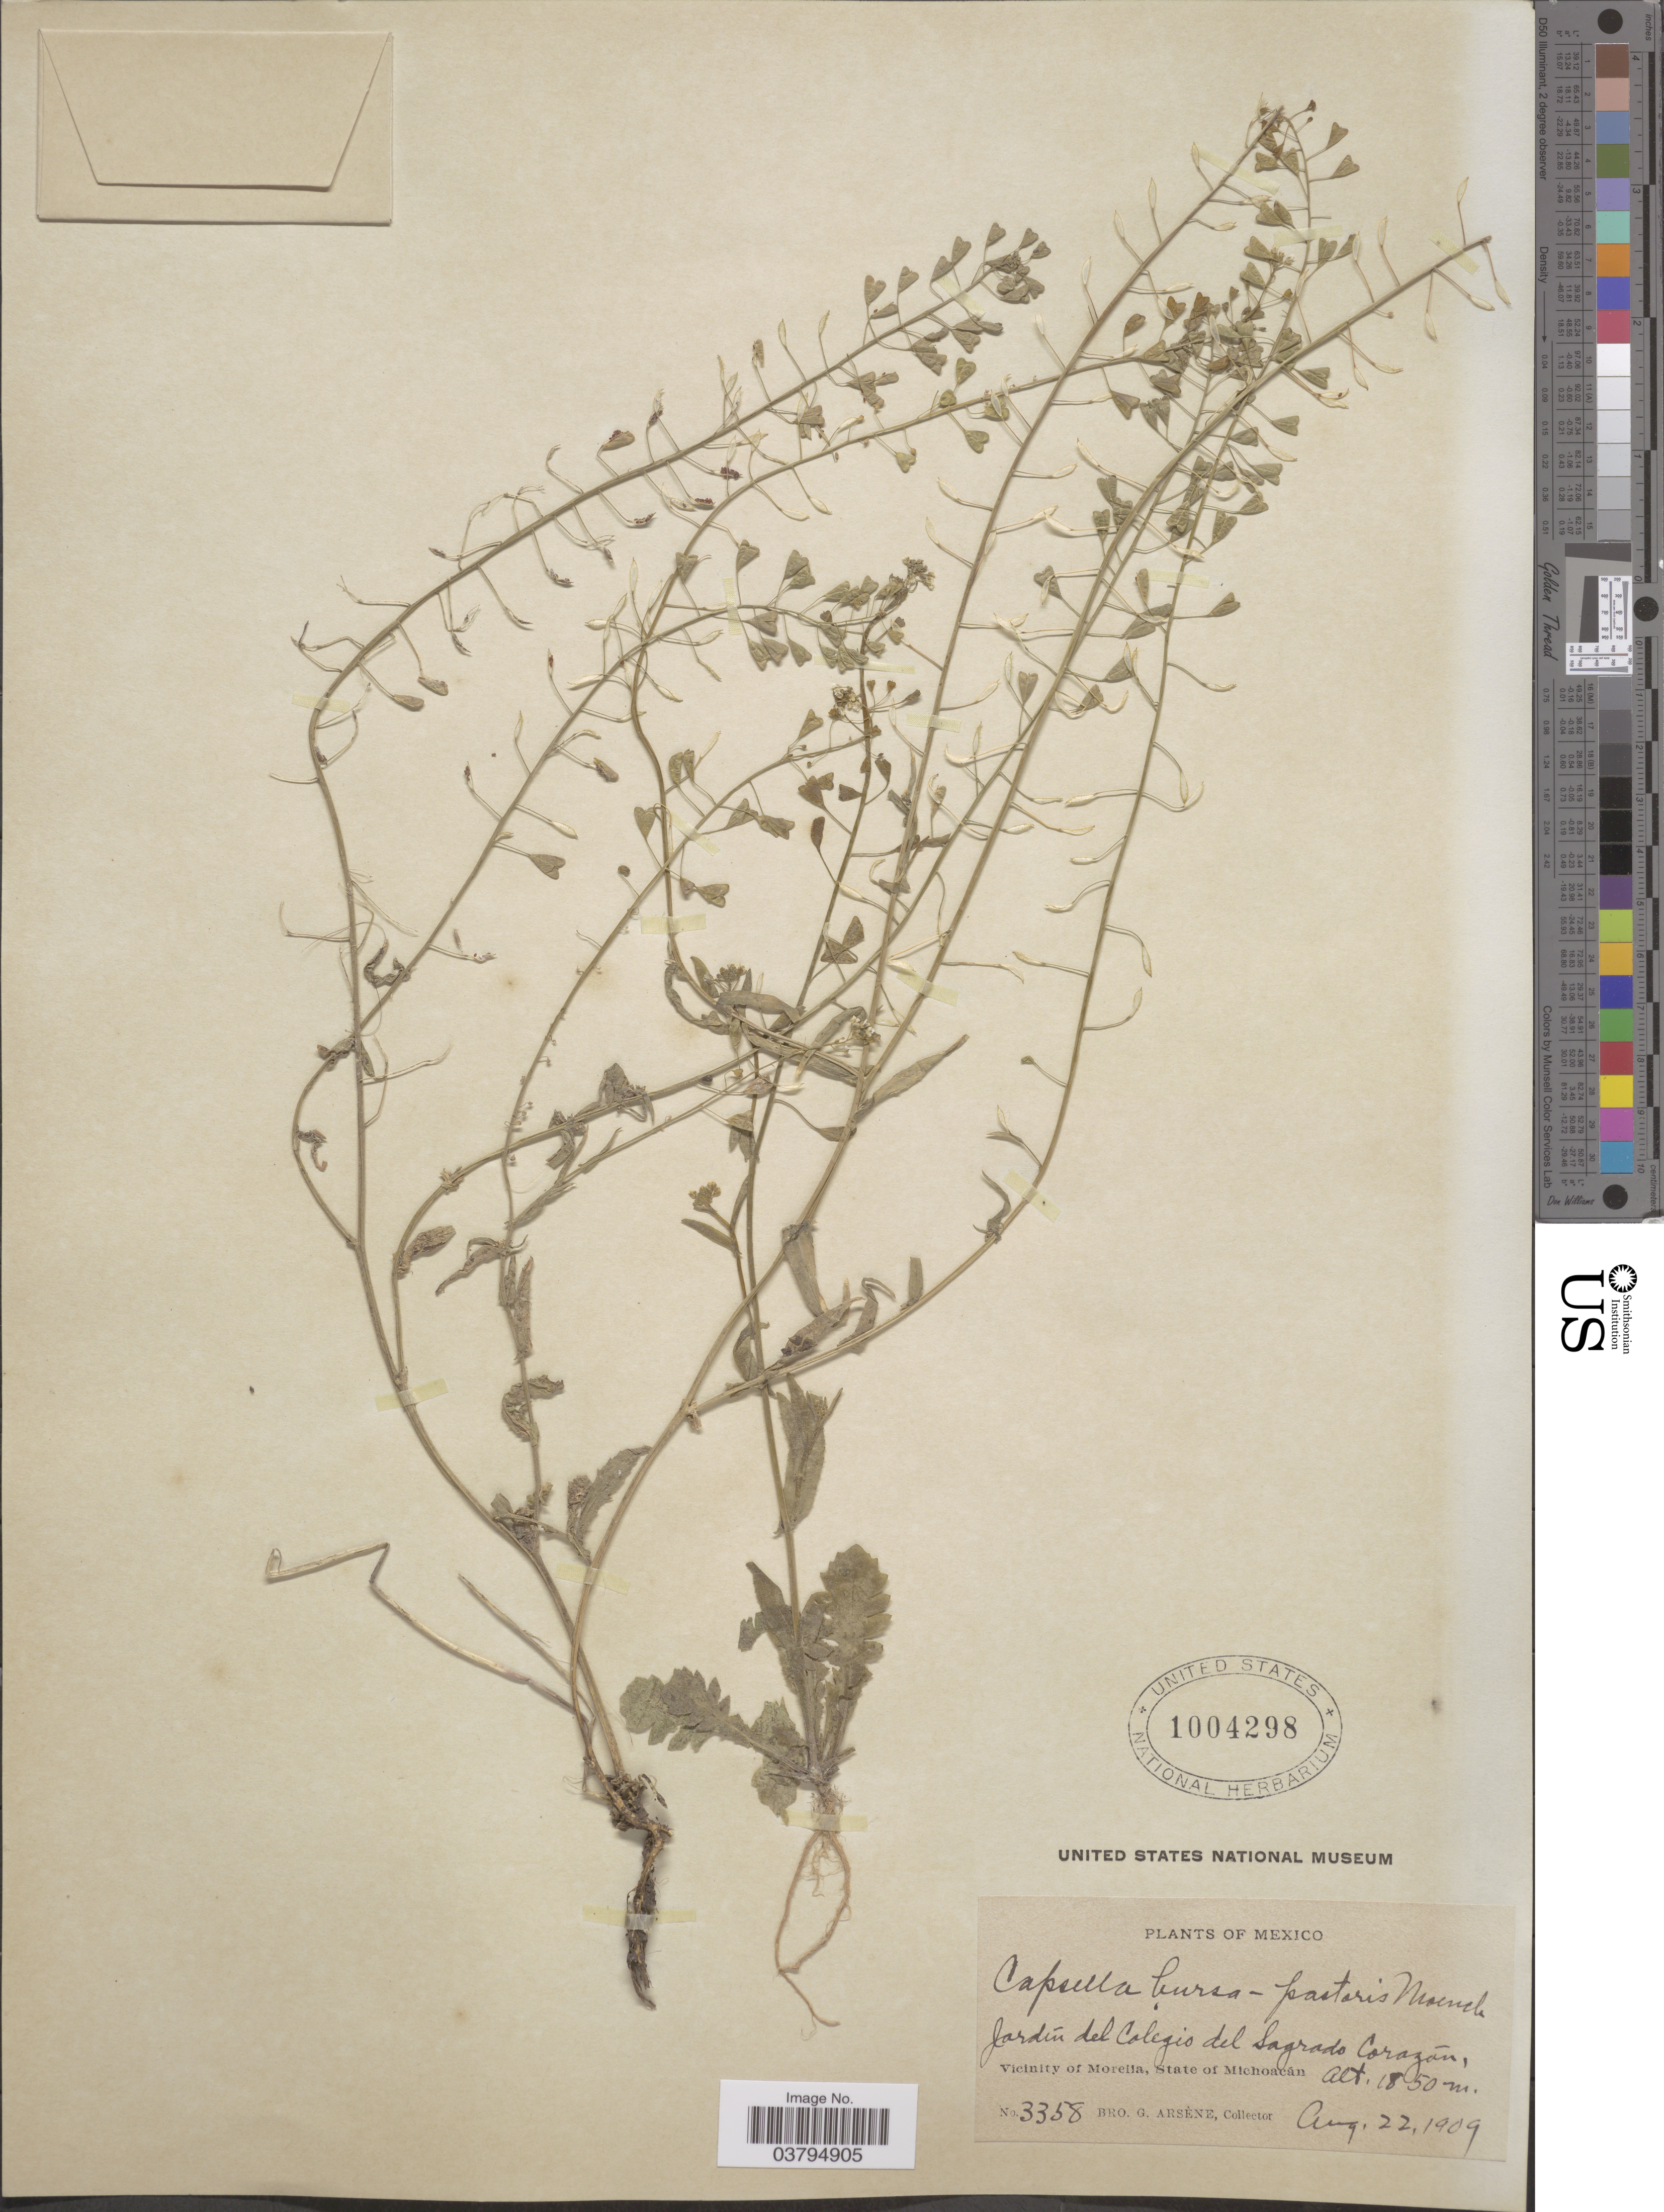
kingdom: Plantae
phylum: Tracheophyta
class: Magnoliopsida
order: Brassicales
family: Brassicaceae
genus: Capsella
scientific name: Capsella bursa-pastoris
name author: (L.) Medik.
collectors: Bro. G. Arsène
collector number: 3358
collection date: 1909-08-22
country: Mexico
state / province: Michoacán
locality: Jardín del Colegio del Sagrado Corazón, Vicinity of Morelia.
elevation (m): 1850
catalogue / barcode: US 1004298